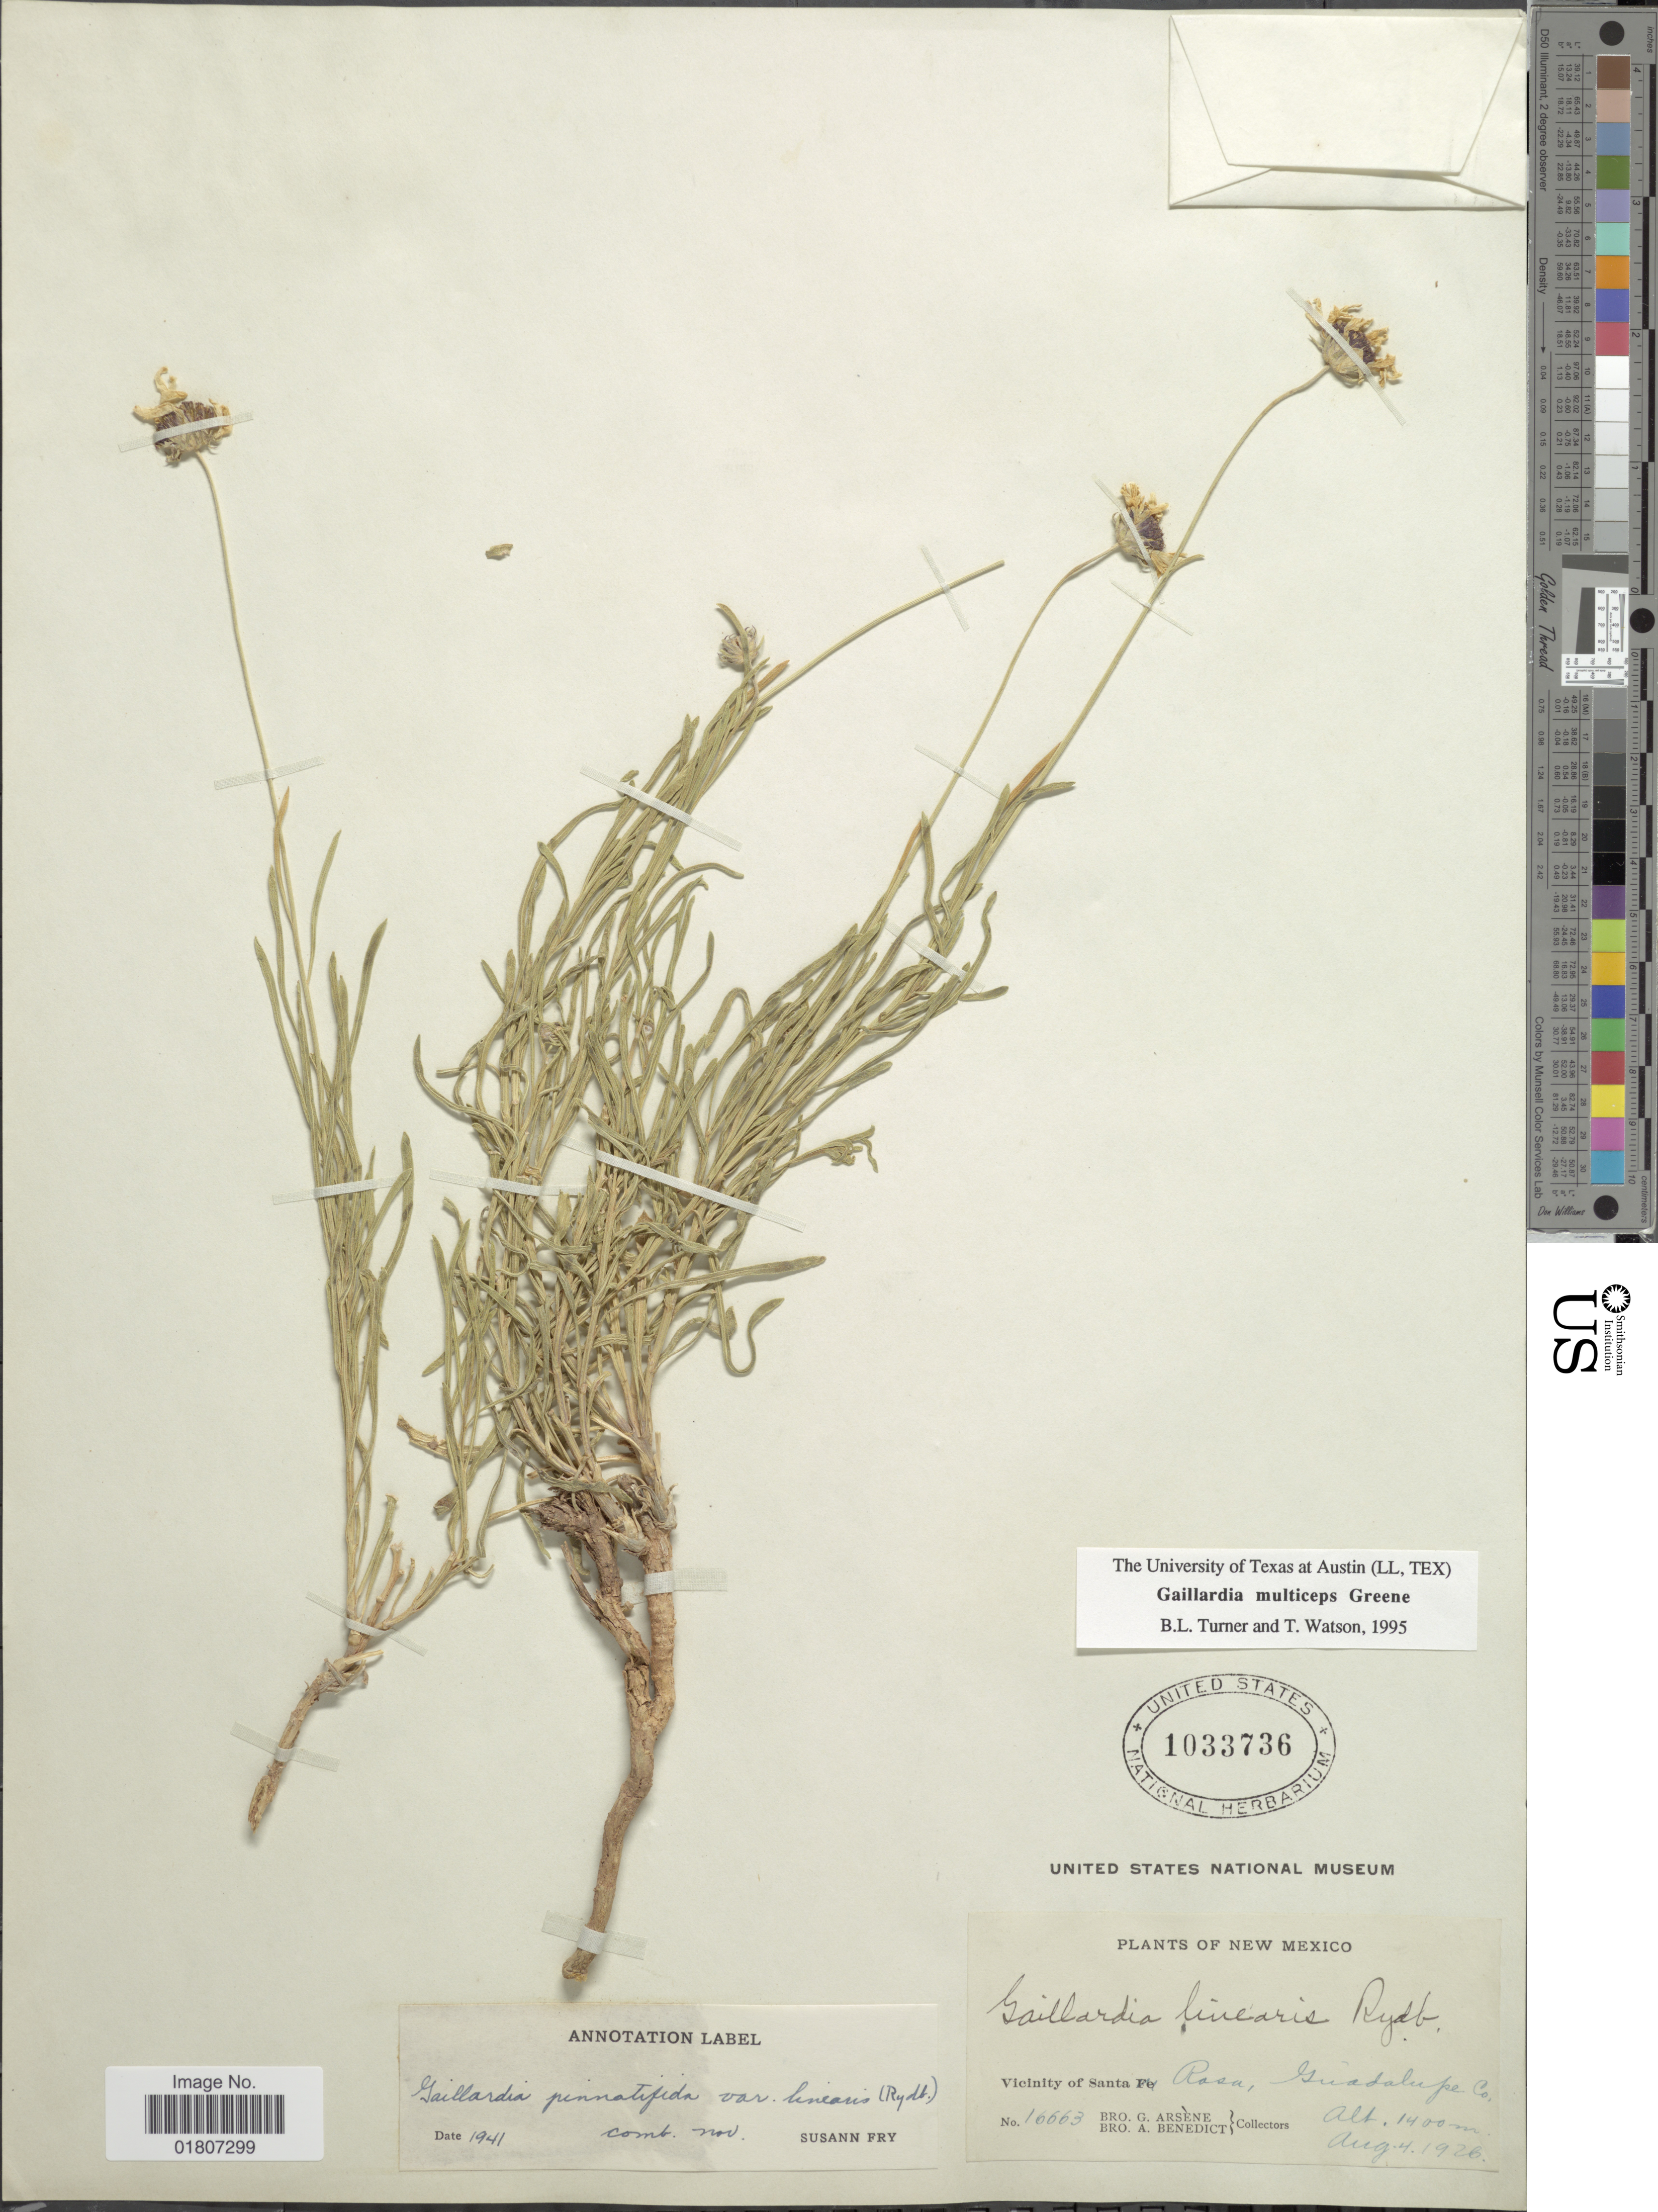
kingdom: Plantae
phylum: Tracheophyta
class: Magnoliopsida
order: Asterales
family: Asteraceae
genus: Gaillardia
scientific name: Gaillardia multiceps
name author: Greene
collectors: Bro. G. Arsène & Bro. A. Benedict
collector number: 16663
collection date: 1926-08-04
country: United States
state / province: New Mexico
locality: Vicinity of Santa Rosa, Guadalupe Co.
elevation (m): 1400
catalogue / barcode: US 1033736